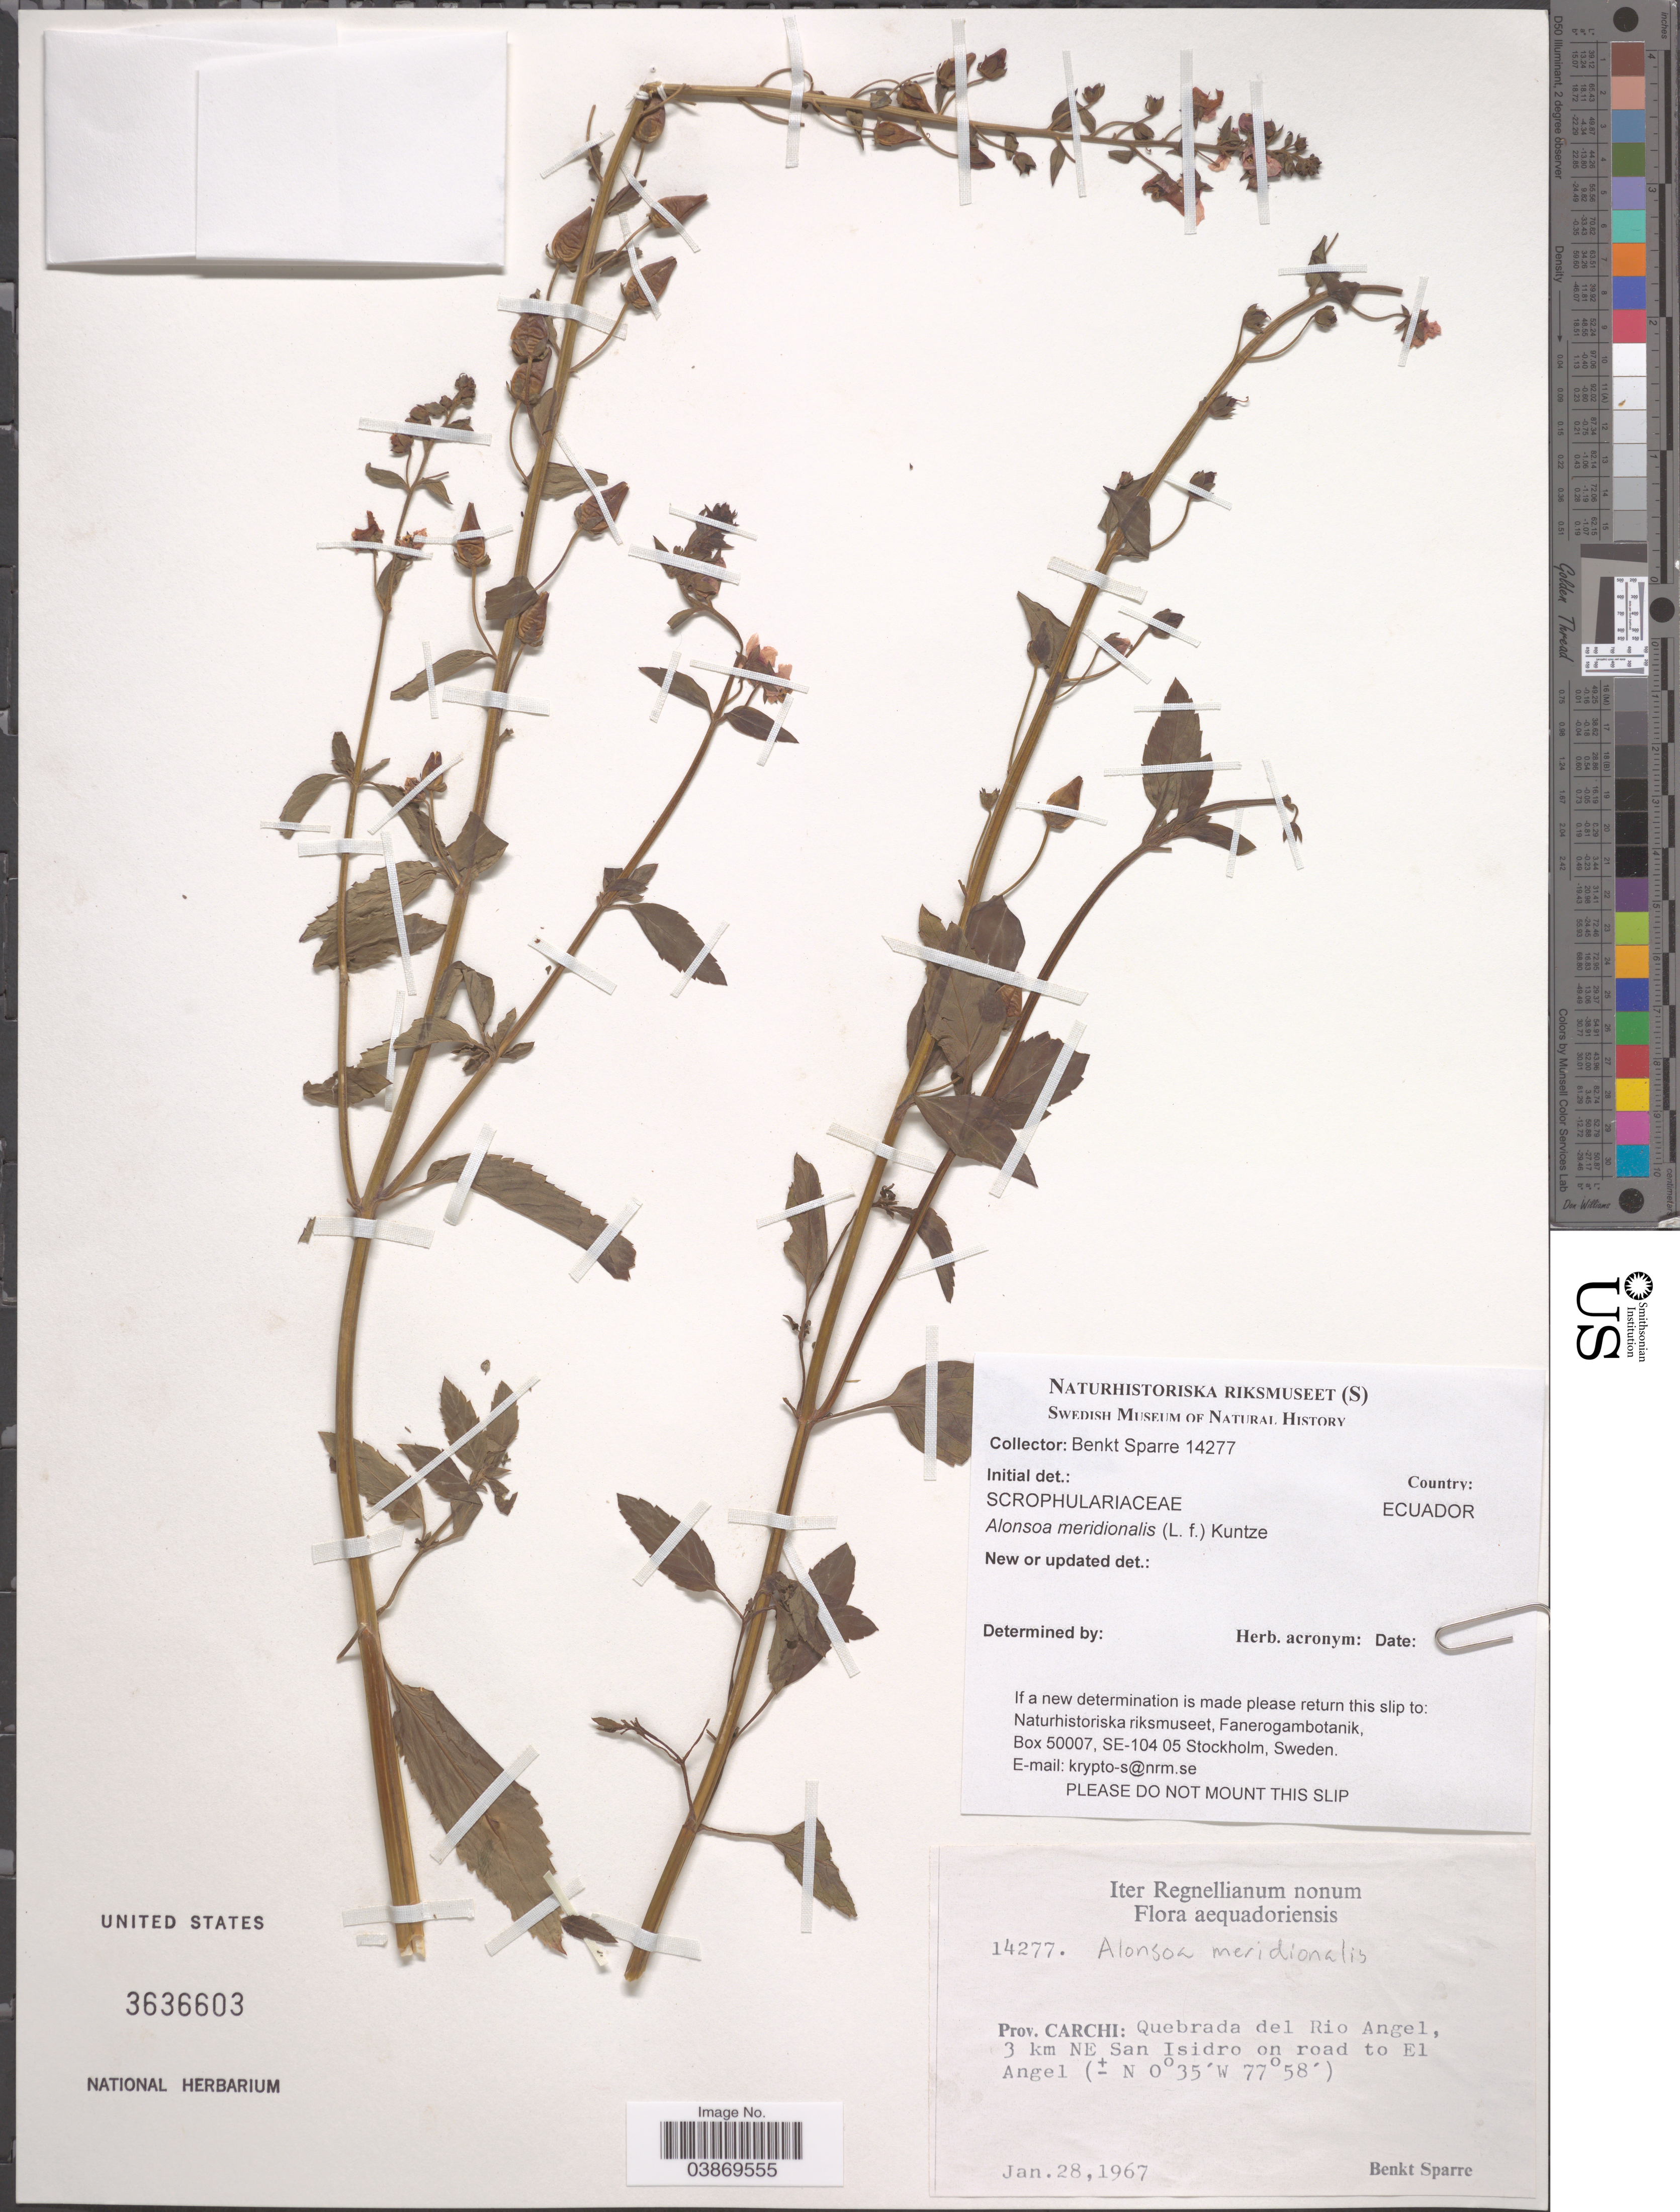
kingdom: Plantae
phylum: Tracheophyta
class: Magnoliopsida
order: Lamiales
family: Scrophulariaceae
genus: Alonsoa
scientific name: Alonsoa meridionalis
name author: (L. f.) Kuntze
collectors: B. Sparre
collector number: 14277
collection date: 1967-01-28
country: Ecuador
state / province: Carchi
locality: Quebrada del Rio Angel, 3 km NE San Isidro on road to El Angel.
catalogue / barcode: US 3636603